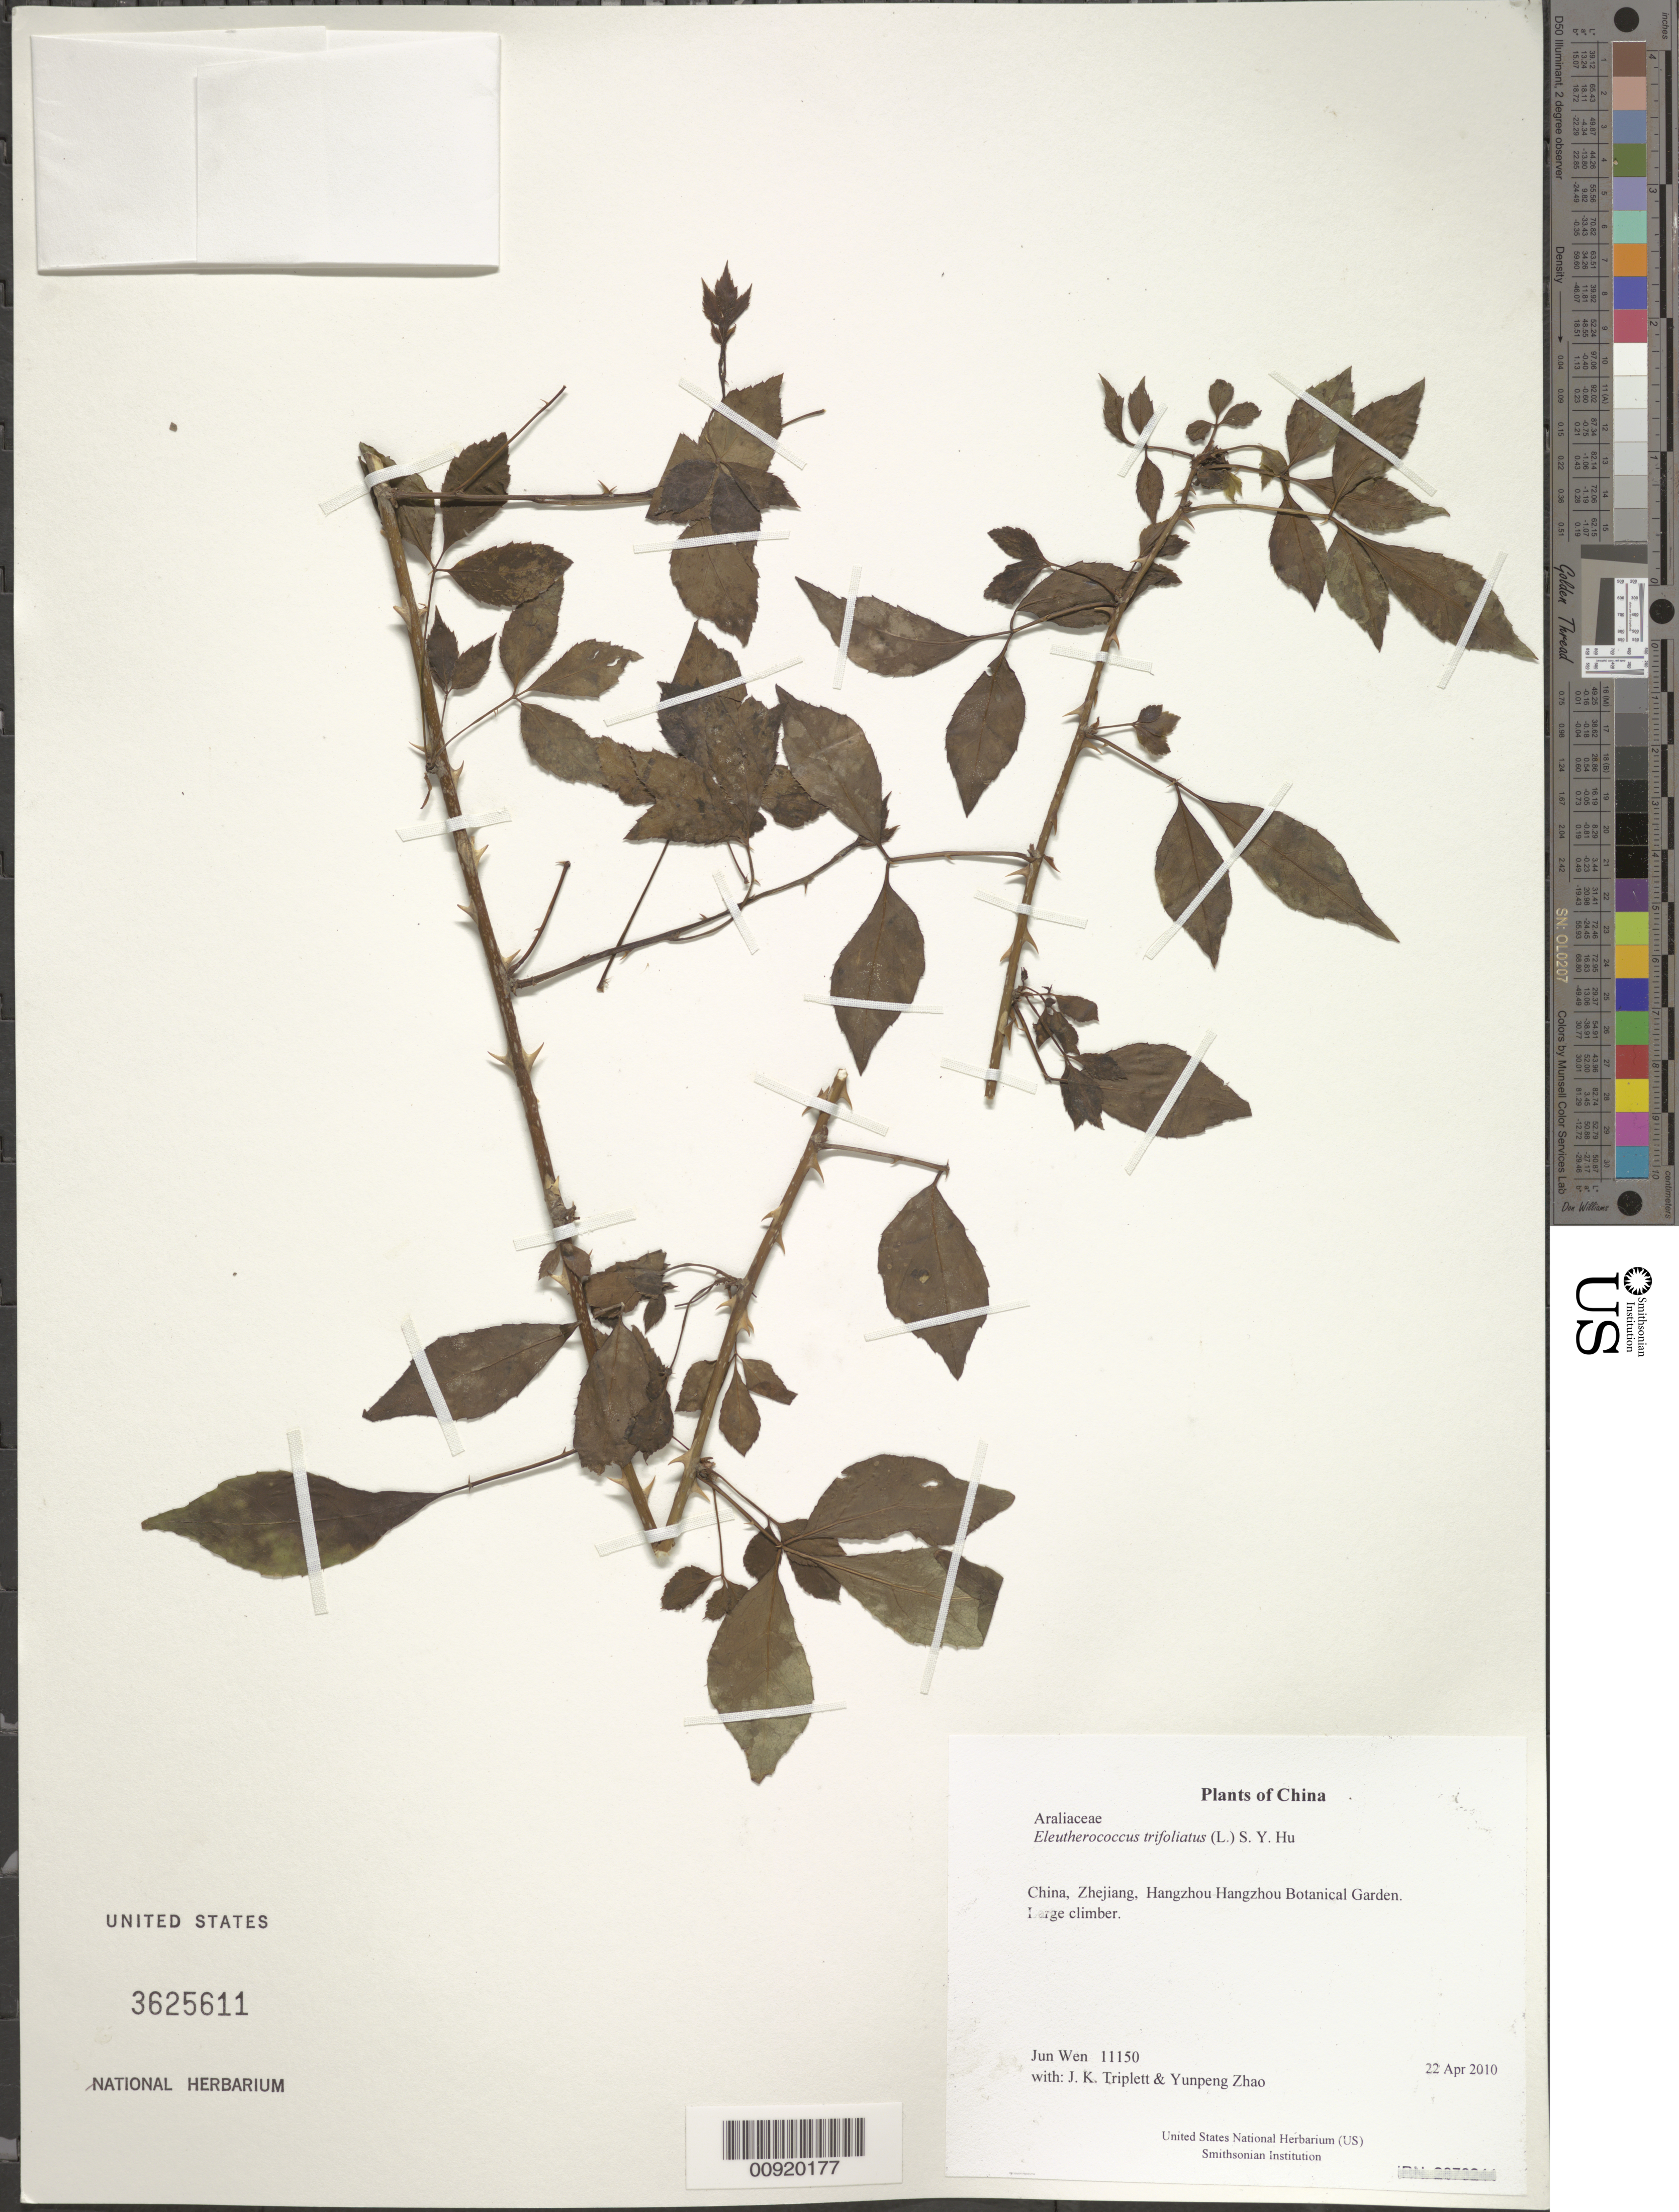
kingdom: Plantae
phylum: Tracheophyta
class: Magnoliopsida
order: Apiales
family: Araliaceae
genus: Eleutherococcus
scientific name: Eleutherococcus trifoliatus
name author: (L.) S.Y. Hu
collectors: J. Wen, J. K. Triplett & Yunpeng Zhao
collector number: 11150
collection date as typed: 22 Apr 2010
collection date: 2010-04-22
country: China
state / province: Zhejiang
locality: Hangzhou Hangzhou Botanical Garden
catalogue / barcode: US 3625611